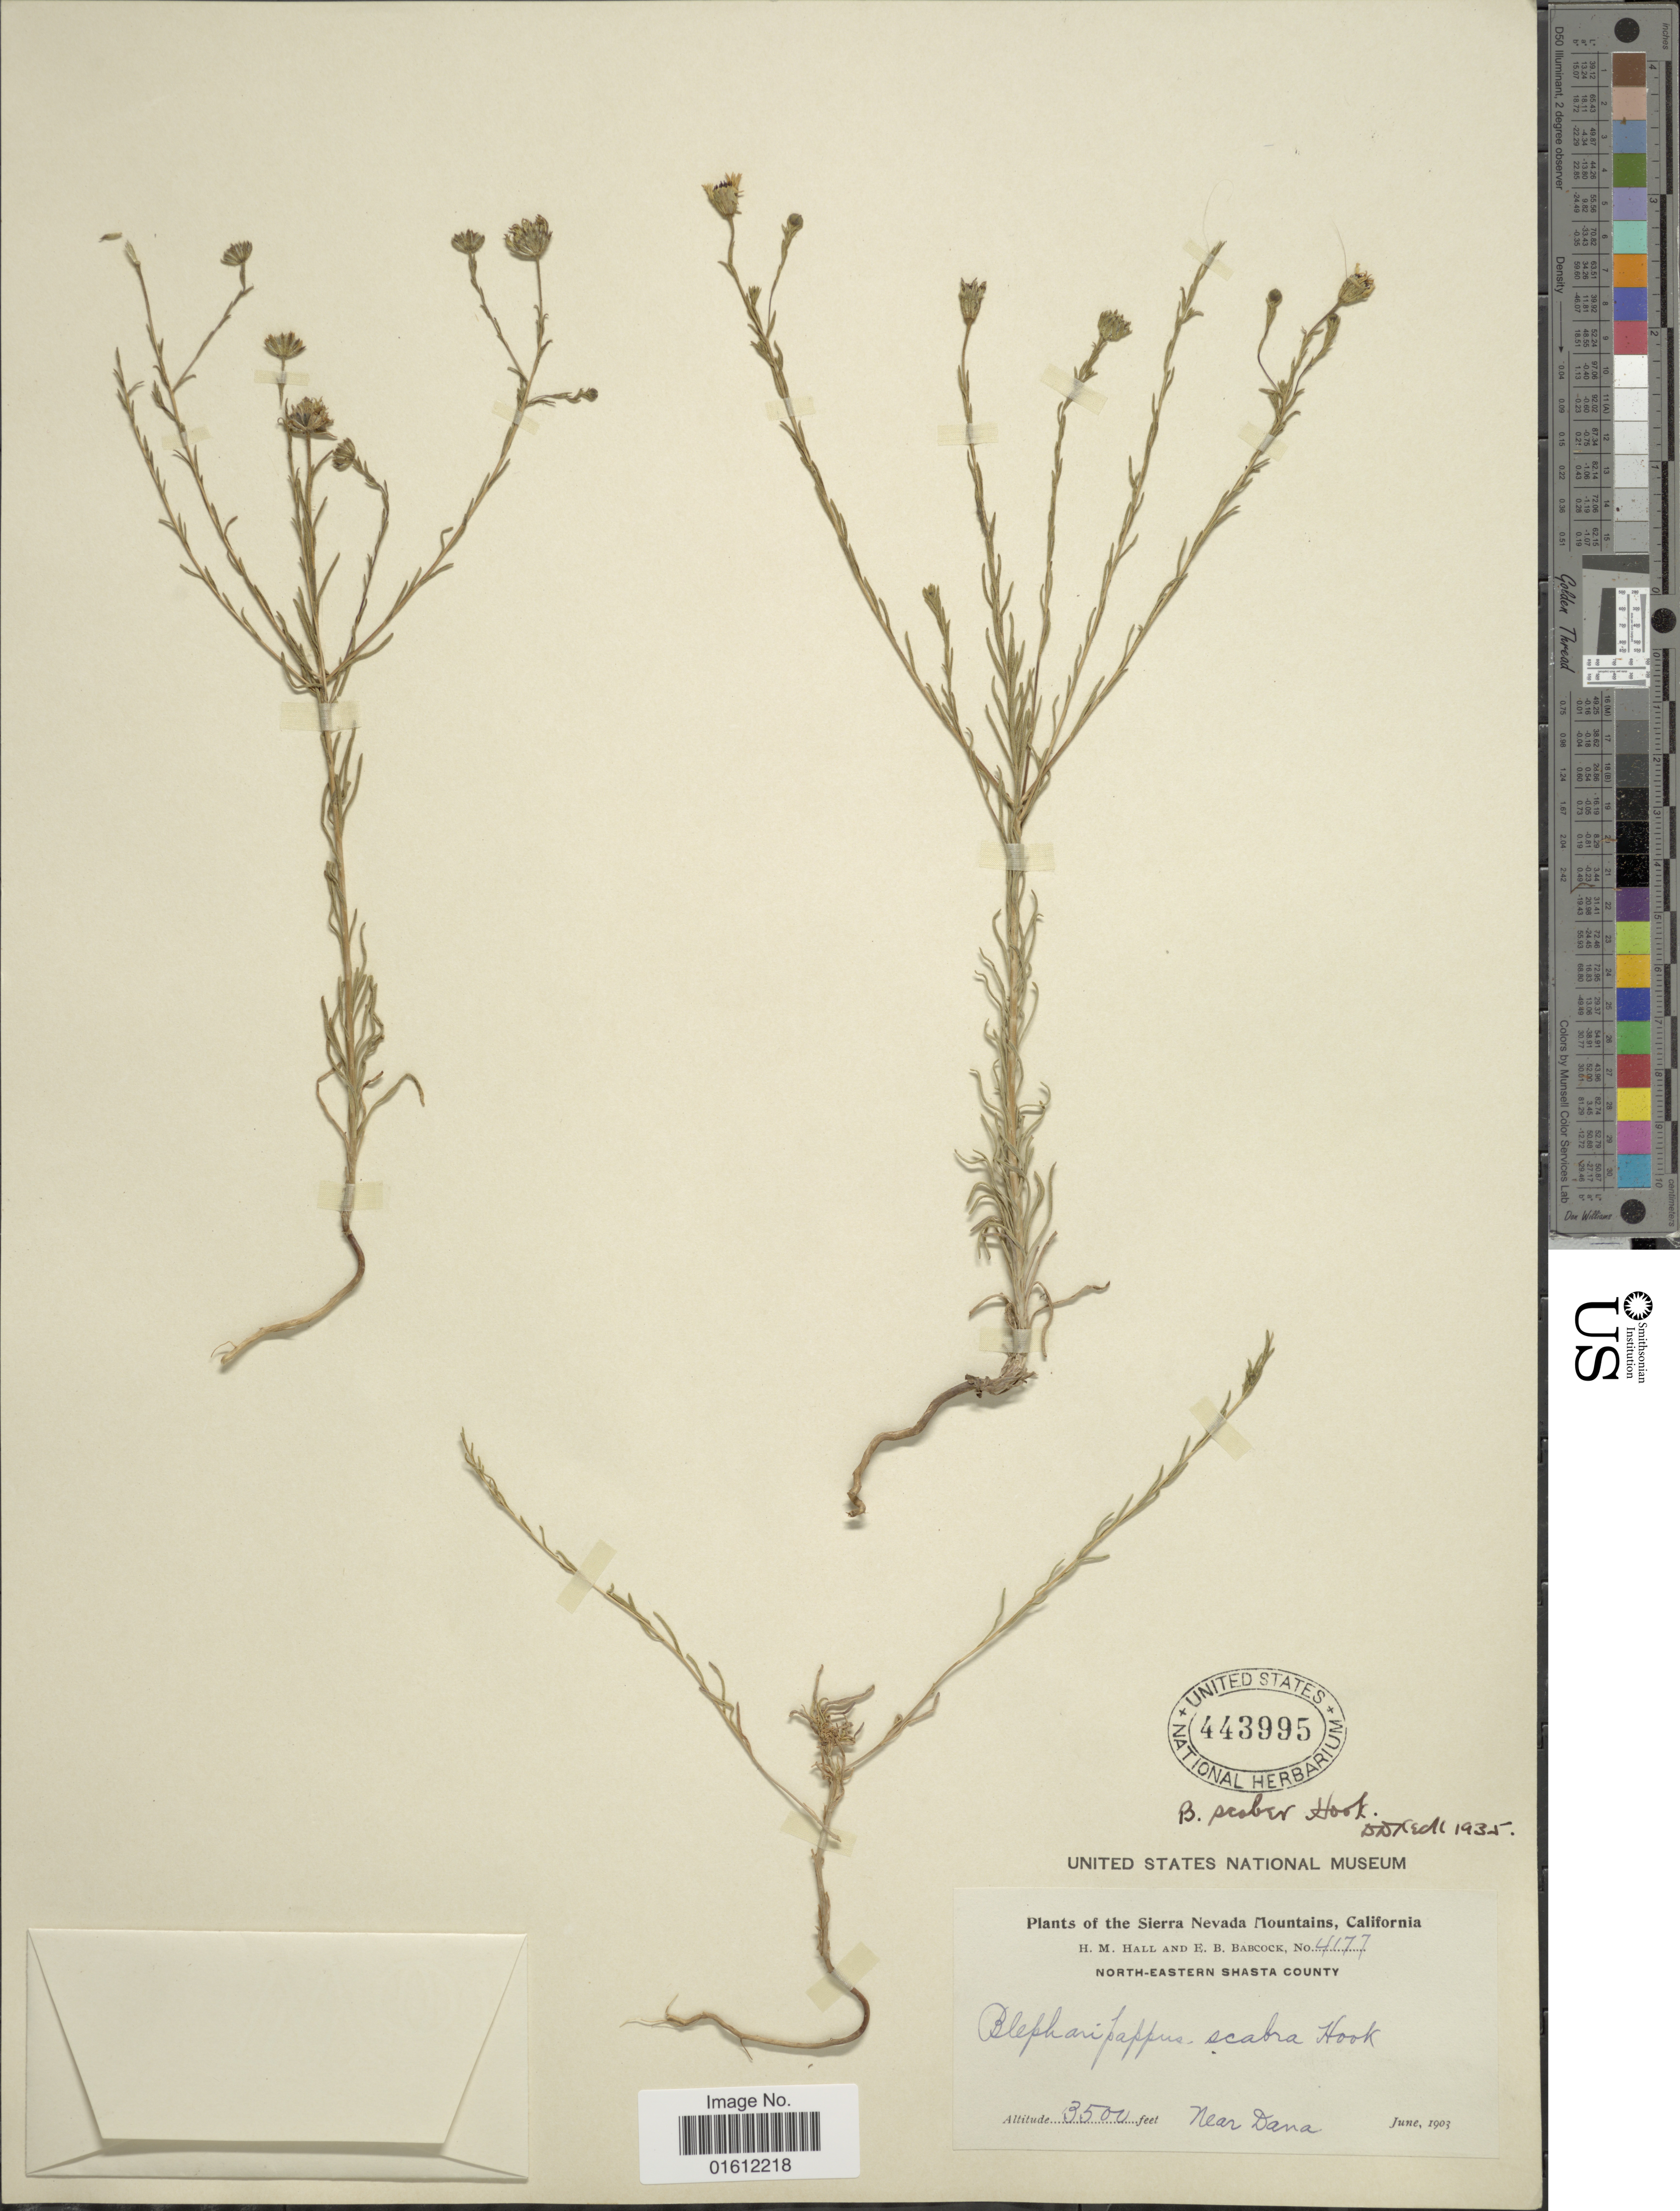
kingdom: Plantae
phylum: Tracheophyta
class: Magnoliopsida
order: Asterales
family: Asteraceae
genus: Blepharipappus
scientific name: Blepharipappus scaber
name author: Hook.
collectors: H. M. Hall & E. B. Babcock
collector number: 4177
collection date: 1903-06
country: United States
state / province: California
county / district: Shasta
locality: Sierra Nevada Mountain, North-Eastern Shasta County, Near Dana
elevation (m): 1067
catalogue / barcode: US 443995